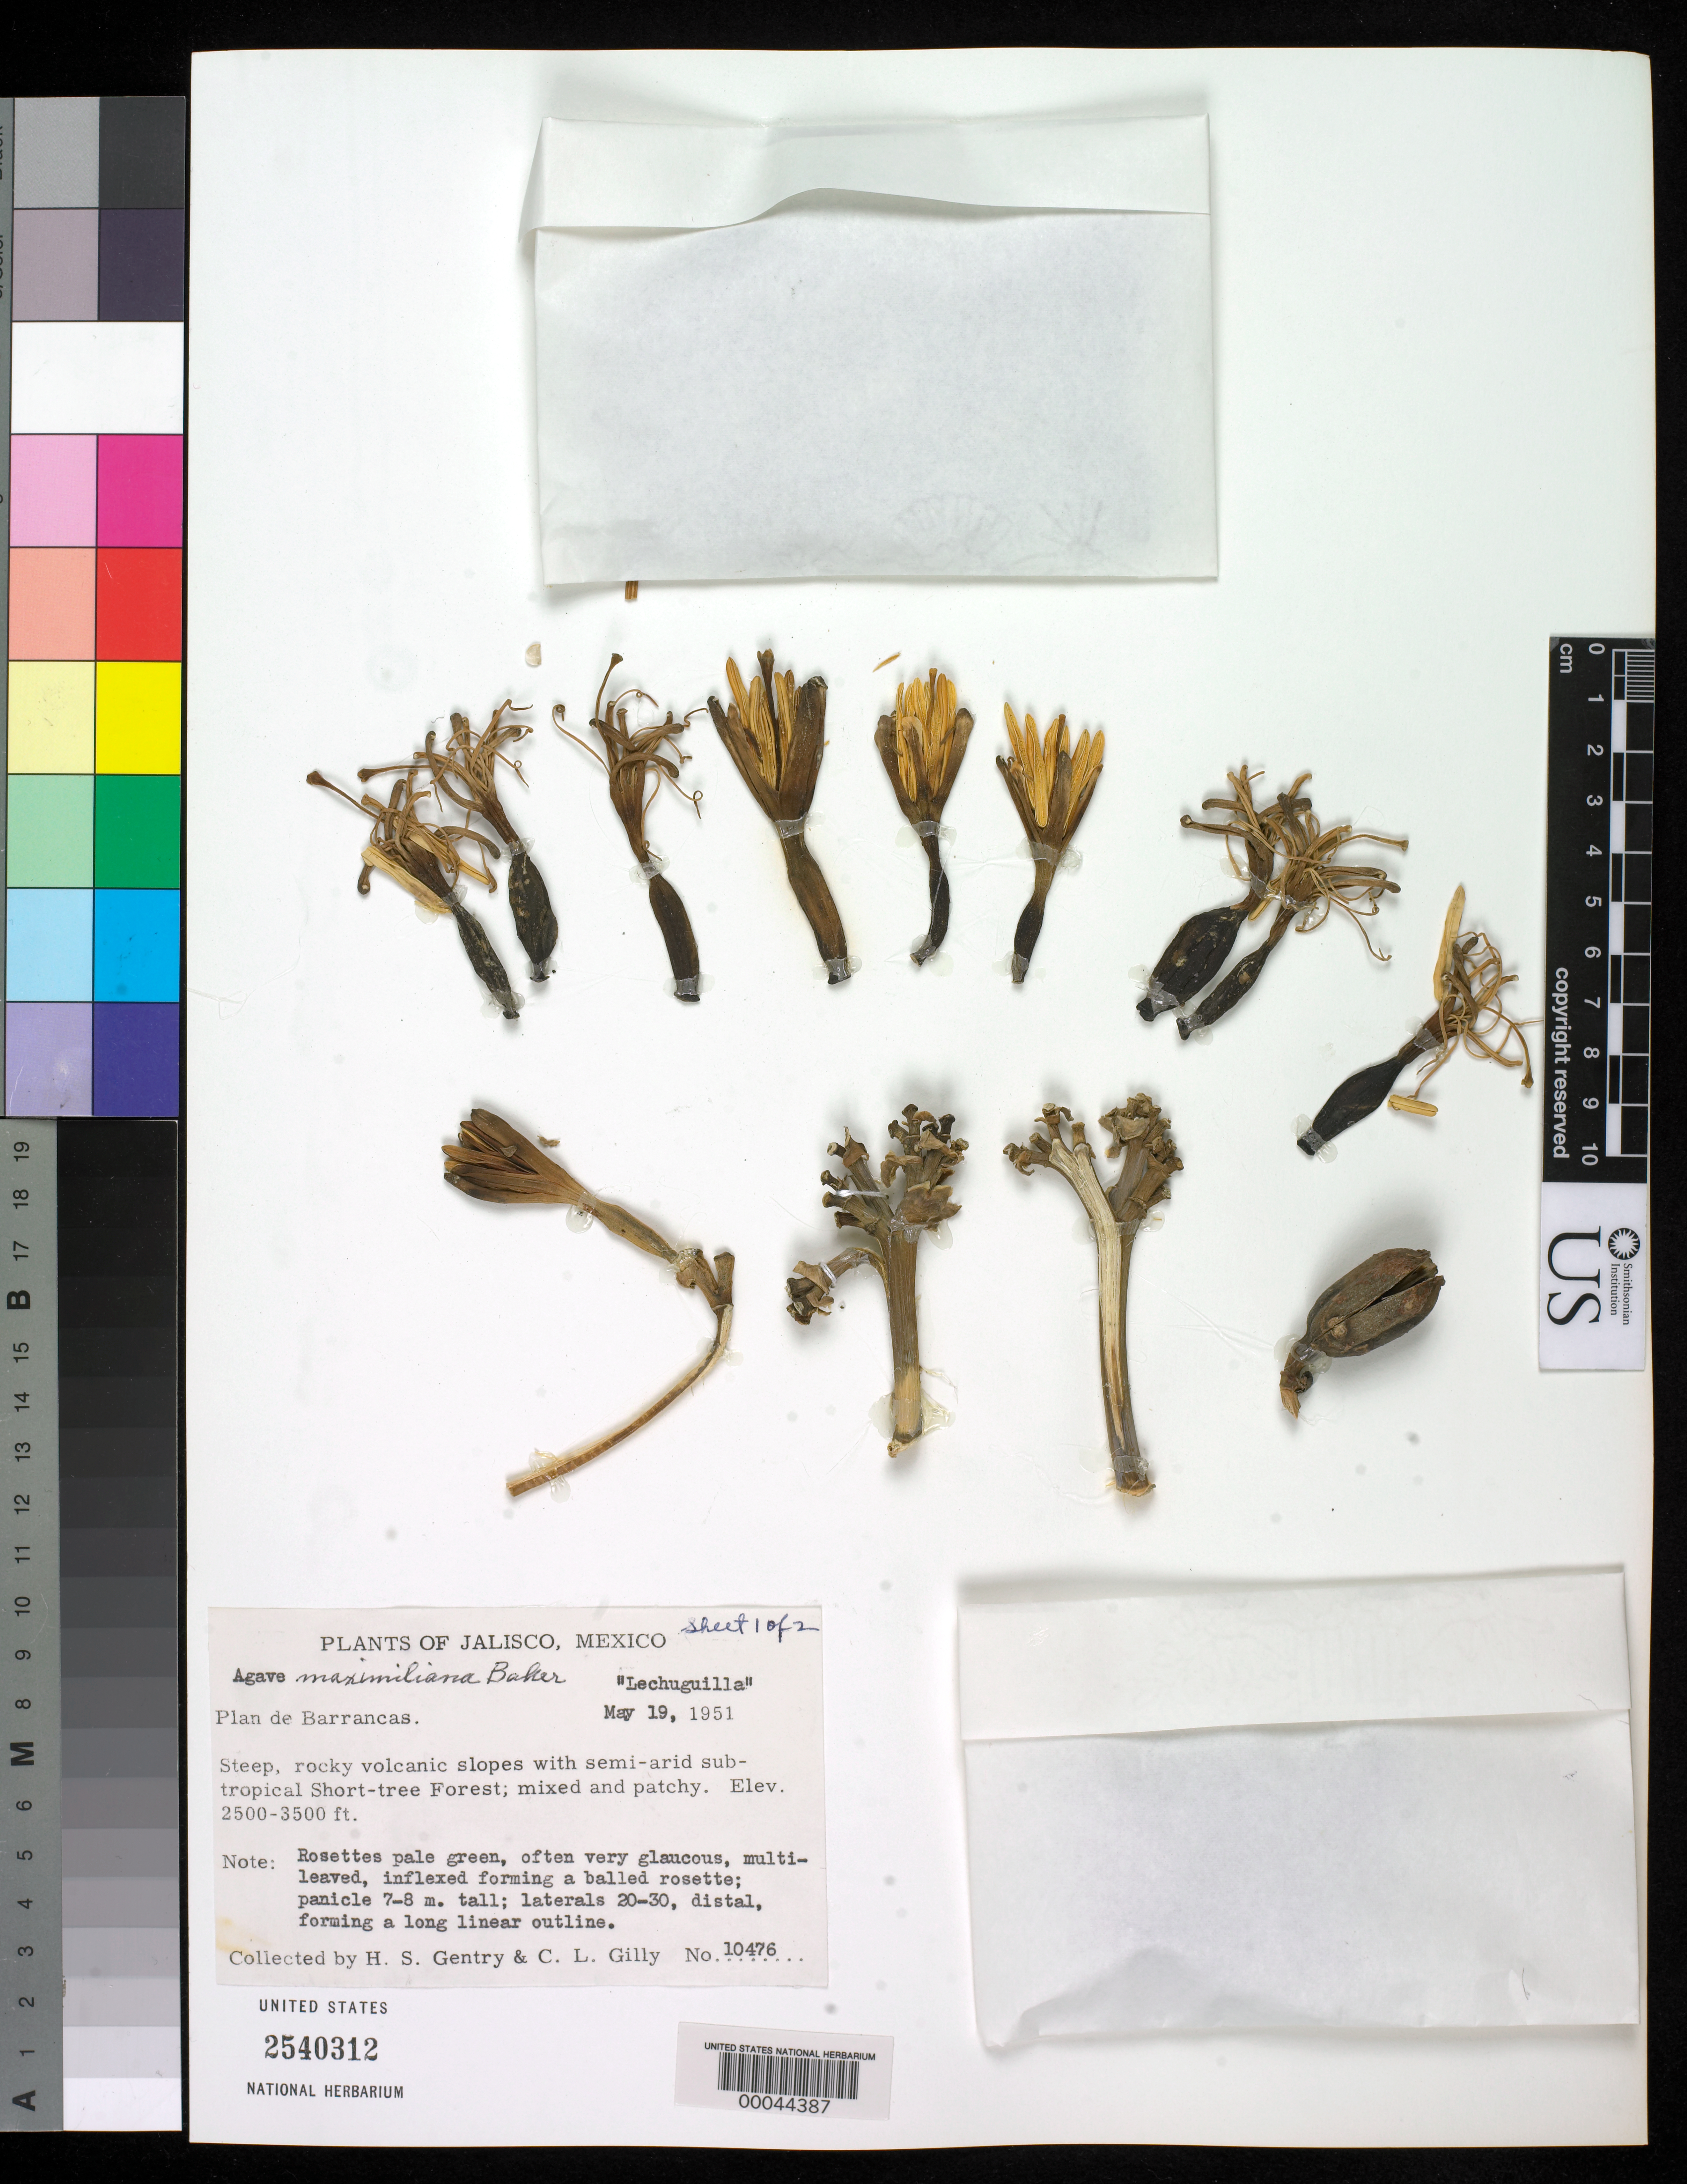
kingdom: Plantae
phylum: Tracheophyta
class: Liliopsida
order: Asparagales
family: Asparagaceae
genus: Agave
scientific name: Agave maximiliana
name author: Baker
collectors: H. S. Gentry & C. Gilly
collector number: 10476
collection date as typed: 19 May 1951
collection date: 1951-05-19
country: Mexico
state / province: Jalisco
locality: Plan de barrancas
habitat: Steep, rocky volcanic slopes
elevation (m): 762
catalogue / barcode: US 2540312